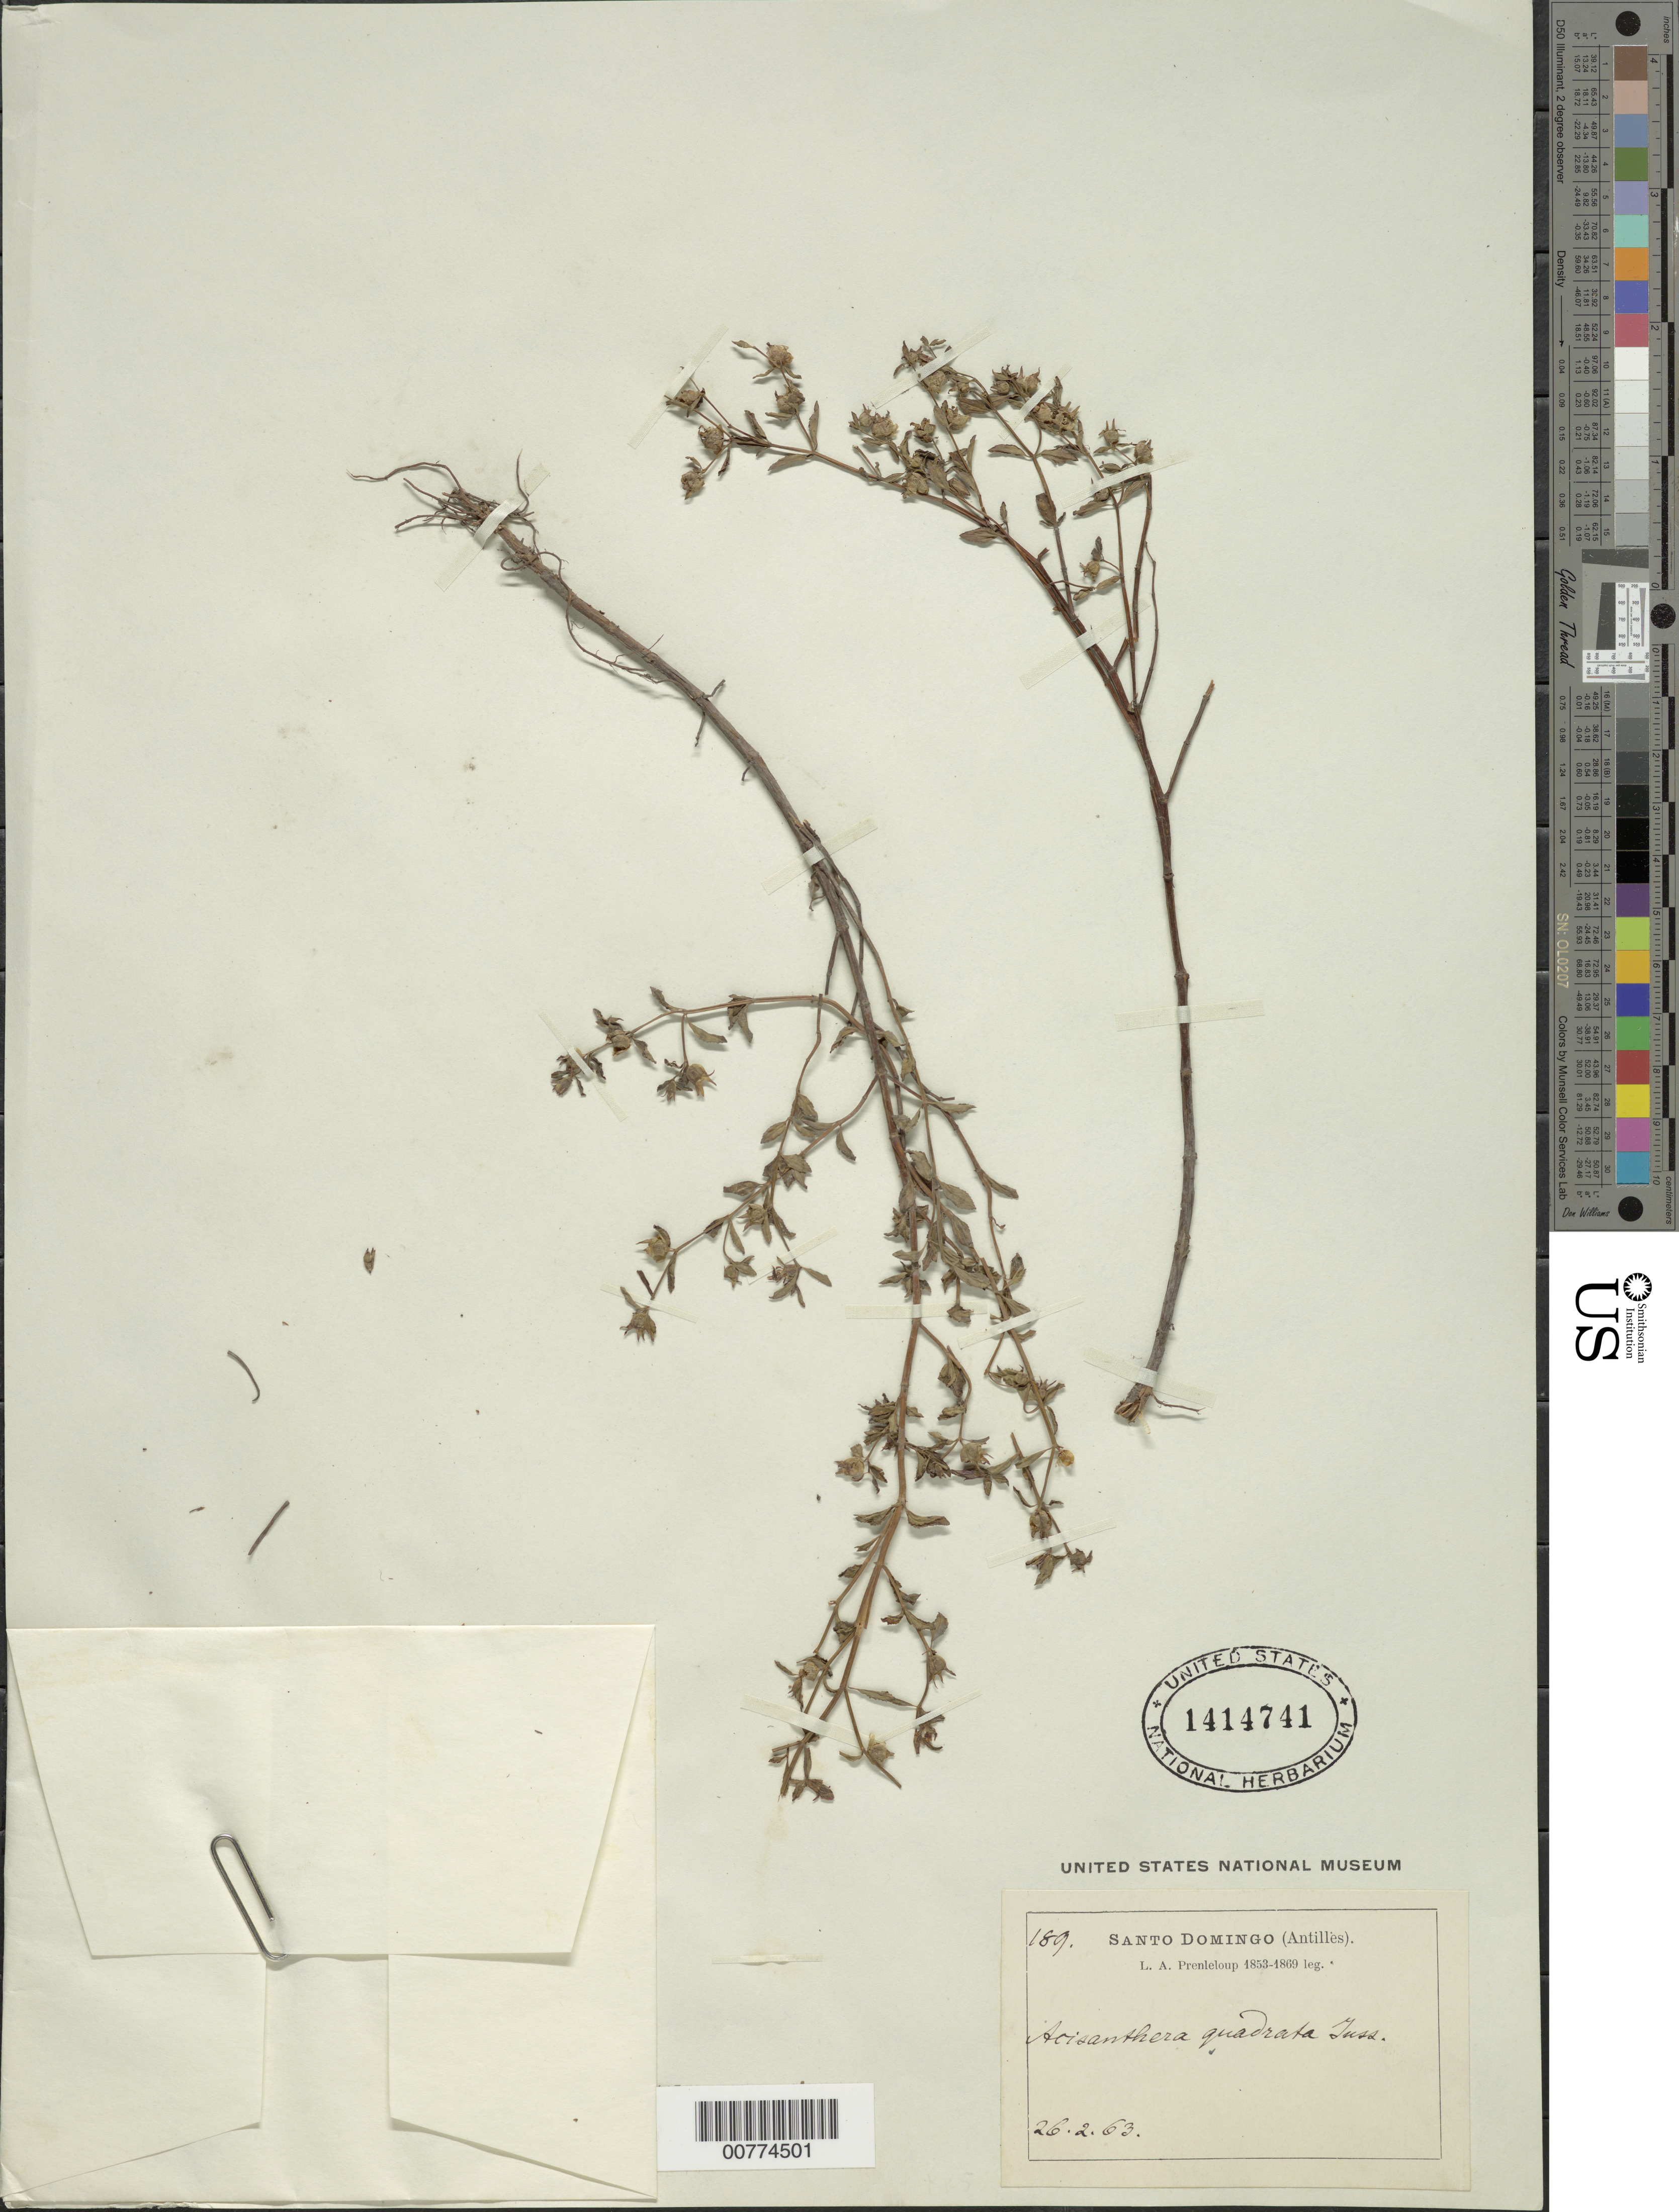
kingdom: Plantae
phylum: Tracheophyta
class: Magnoliopsida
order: Myrtales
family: Melastomataceae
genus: Acisanthera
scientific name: Acisanthera erecta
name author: Gleason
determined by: Nunes da Silva, Diego, (RB), Jardim Botanico do Rio de Janeiro - Herbario (BRAZIL)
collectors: L. Prenleloup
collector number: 189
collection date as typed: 26 Feb 1863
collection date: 1863-02-26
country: Dominican Republic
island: Hispaniola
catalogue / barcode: US 1414741